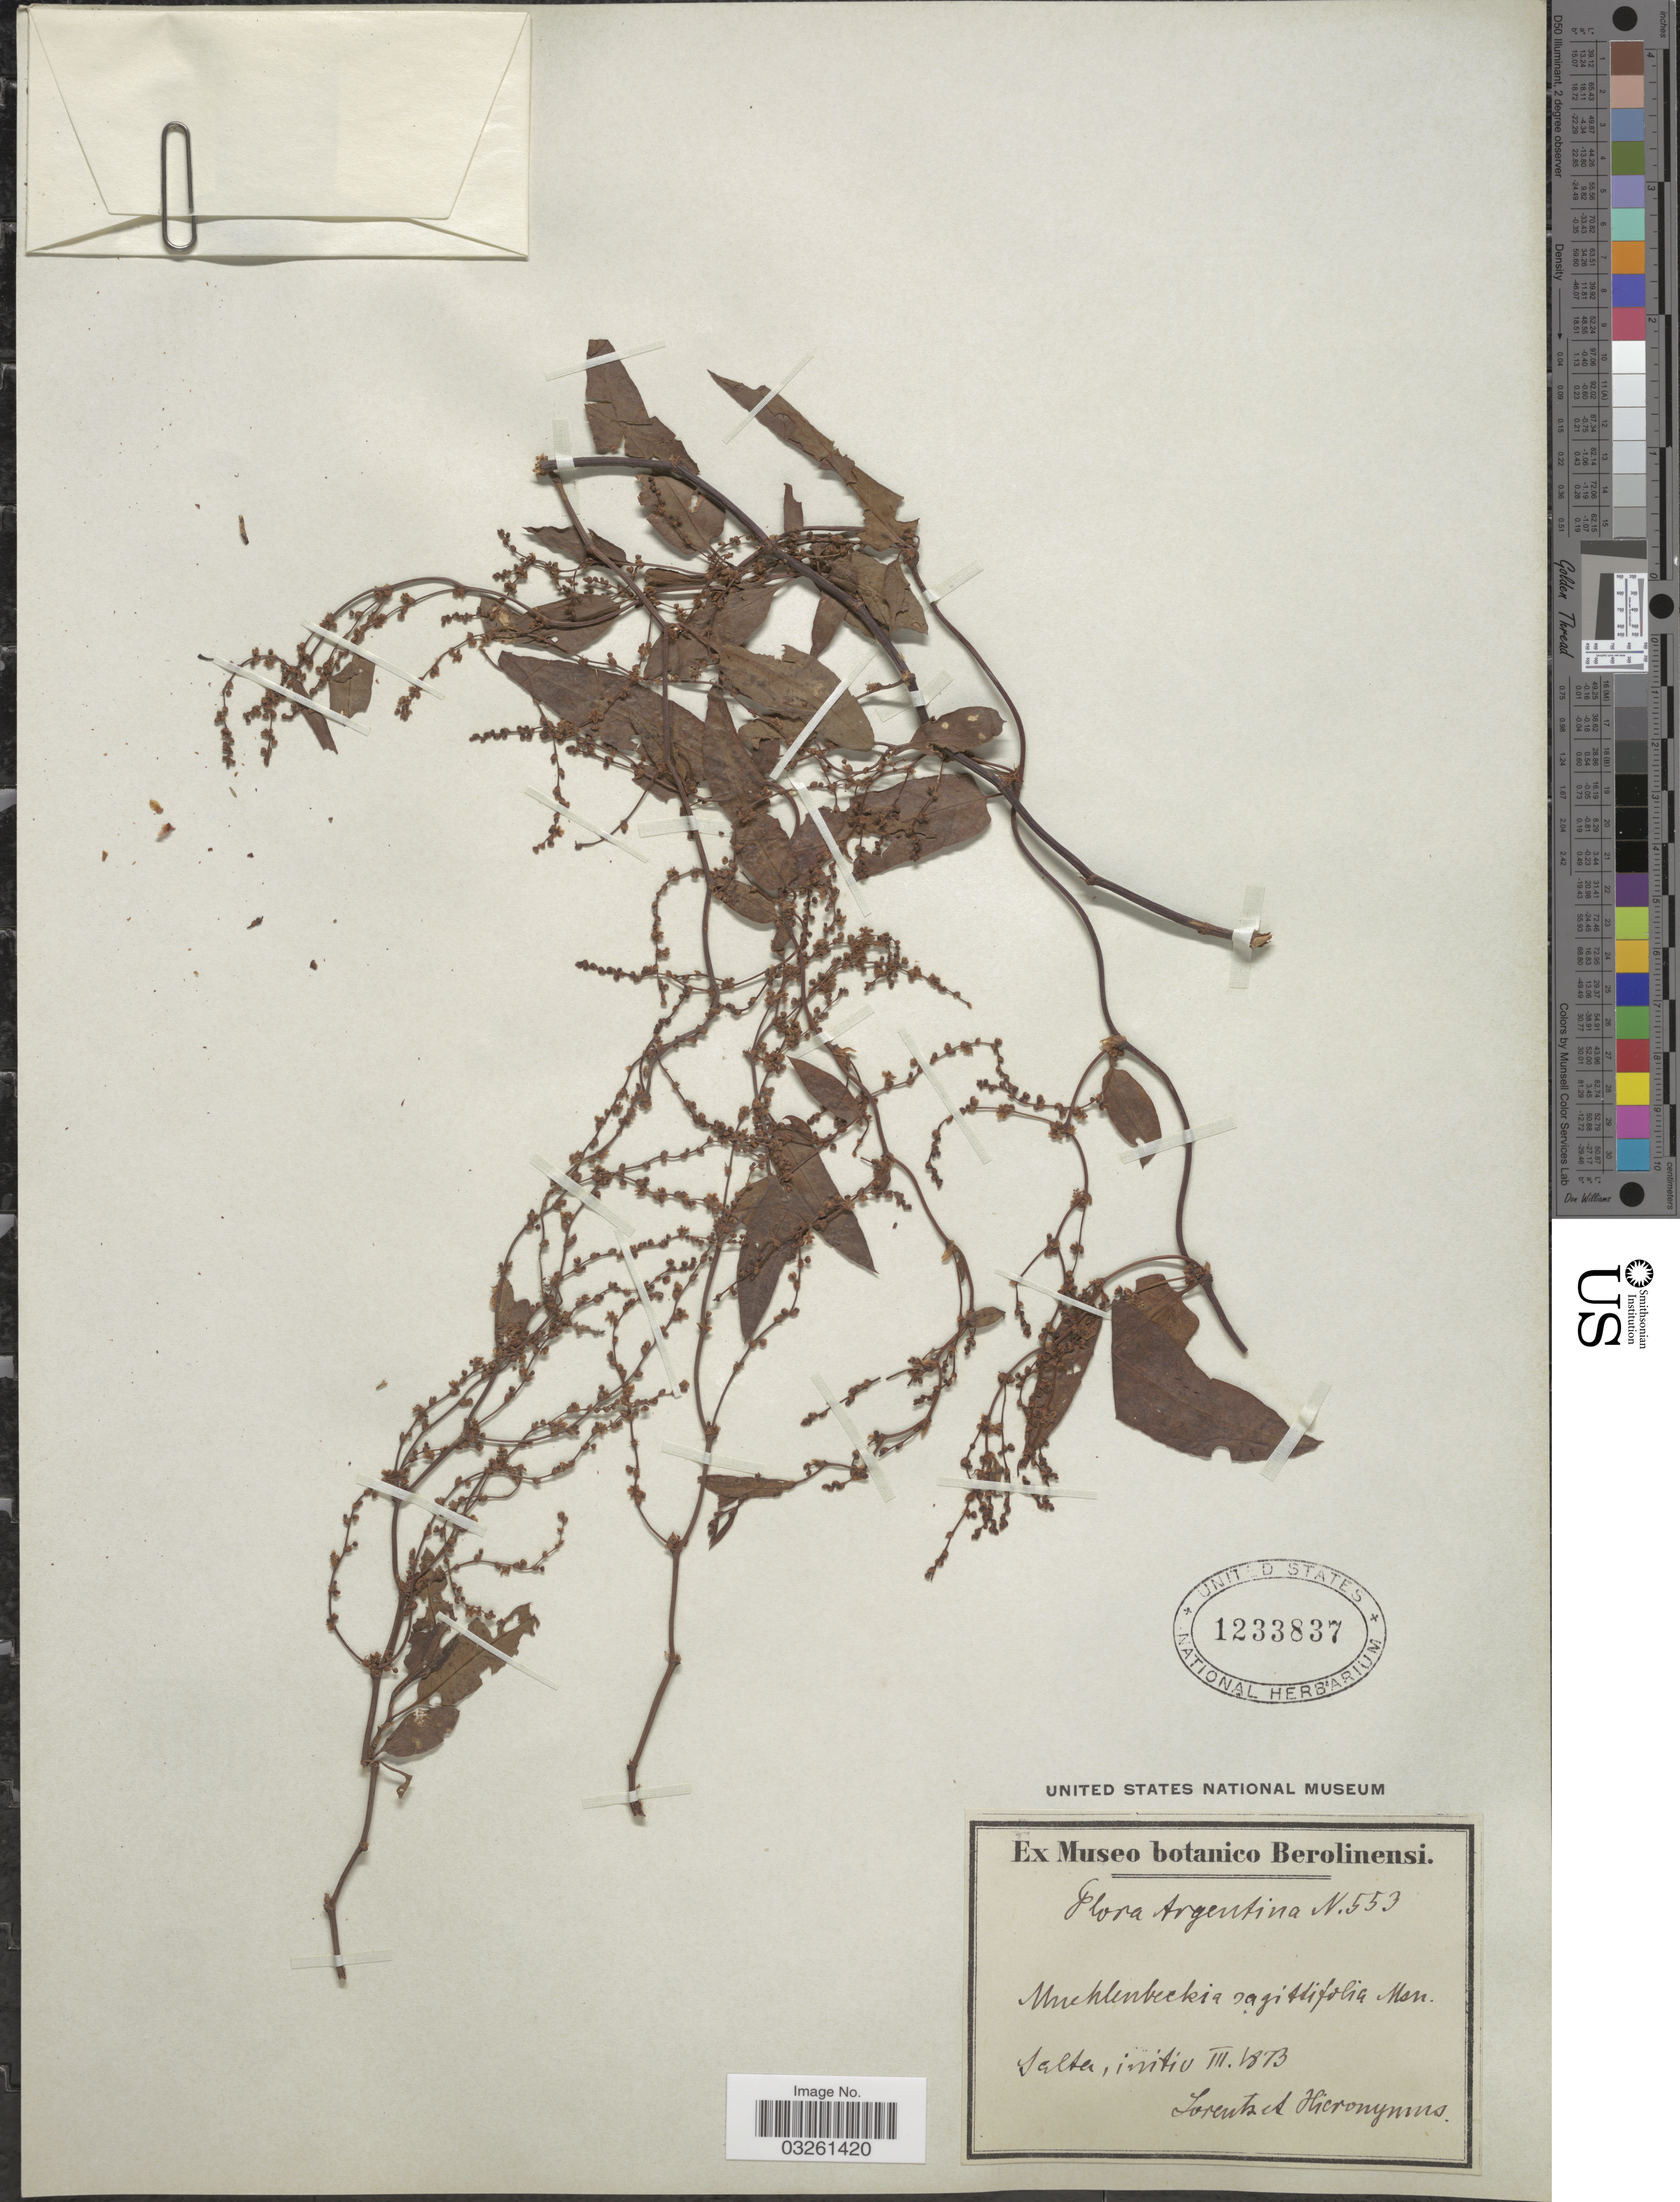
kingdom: Plantae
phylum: Tracheophyta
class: Magnoliopsida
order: Caryophyllales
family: Polygonaceae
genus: Muehlenbeckia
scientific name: Muehlenbeckia sagittifolia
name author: (Ortega) Meisn.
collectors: -. Lorentz & -. Hieronymus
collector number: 553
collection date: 1873-03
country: Argentina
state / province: Salta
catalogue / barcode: US 1233837